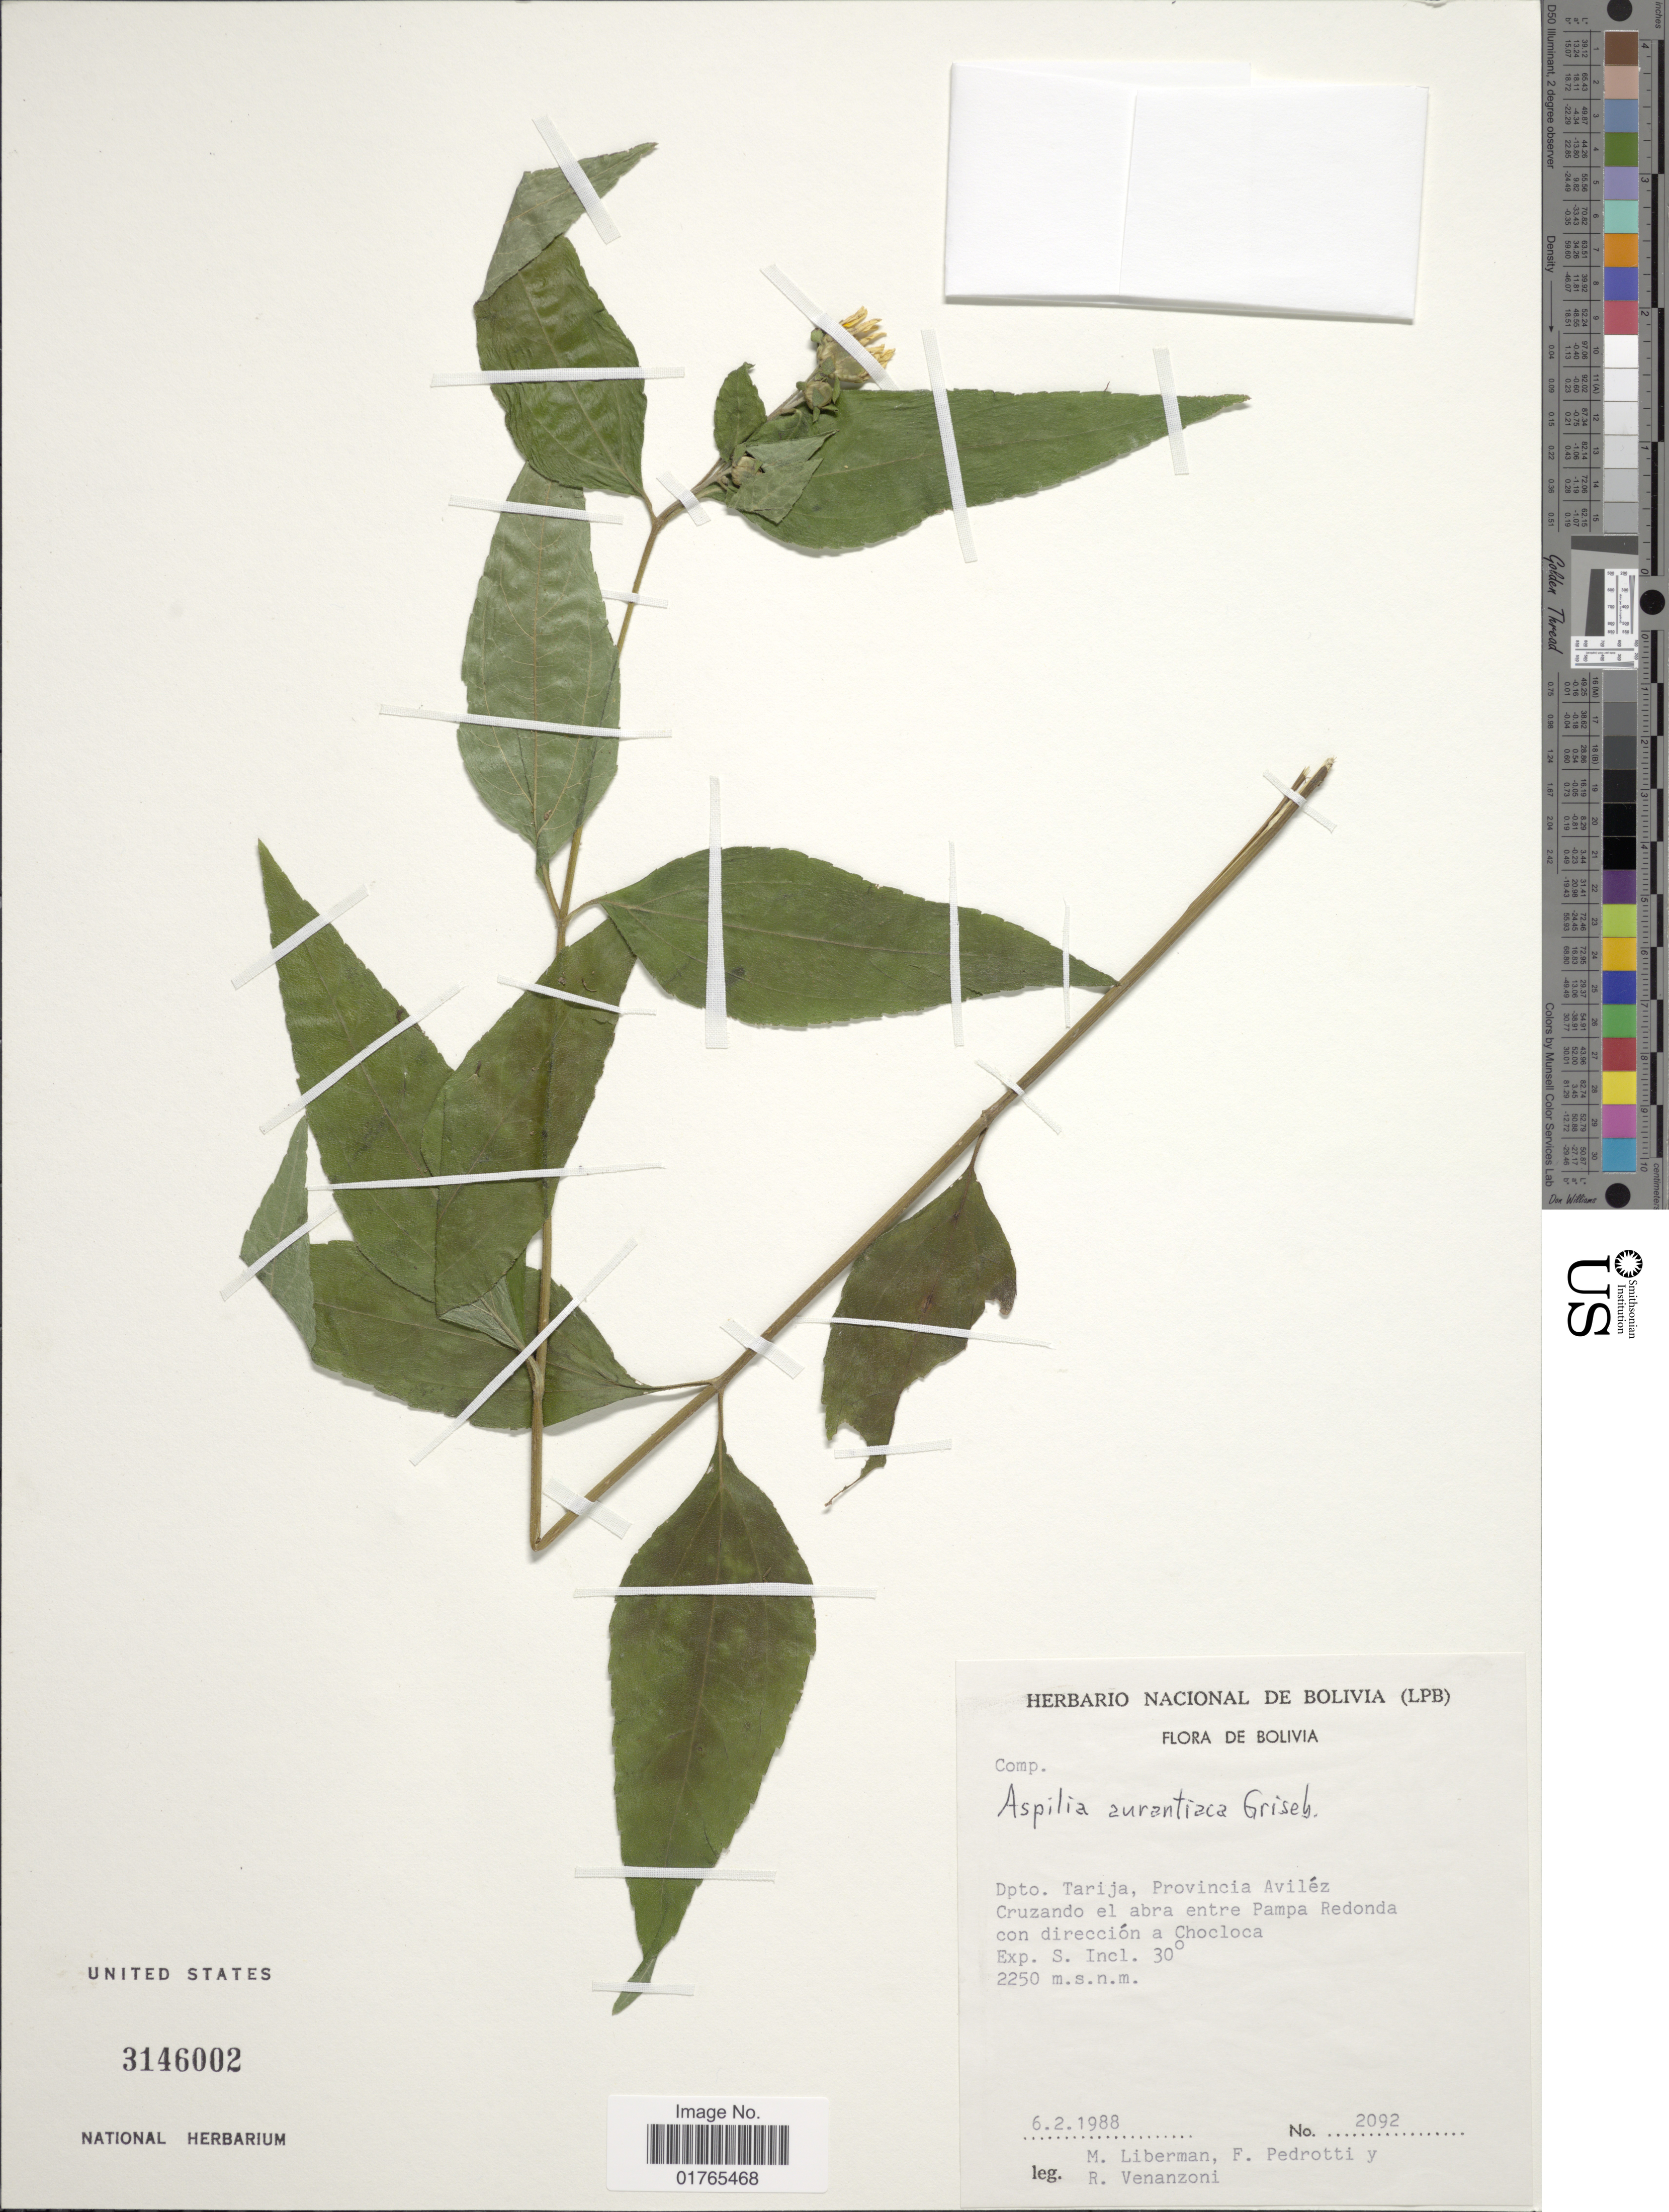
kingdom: Plantae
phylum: Tracheophyta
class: Magnoliopsida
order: Asterales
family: Asteraceae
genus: Aspilia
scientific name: Aspilia aurantiaca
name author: Griseb.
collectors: M. Liberman, F. Pedrotti & R. Venanzoni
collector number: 2092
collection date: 1988-02-06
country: Bolivia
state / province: Tarija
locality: Provincia Aviléz, Cruzando el abra entre pampa Redonda con dirección a Chocloca, Ex. S Incl. 30° [unsure placement]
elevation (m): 2250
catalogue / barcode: US 3146002